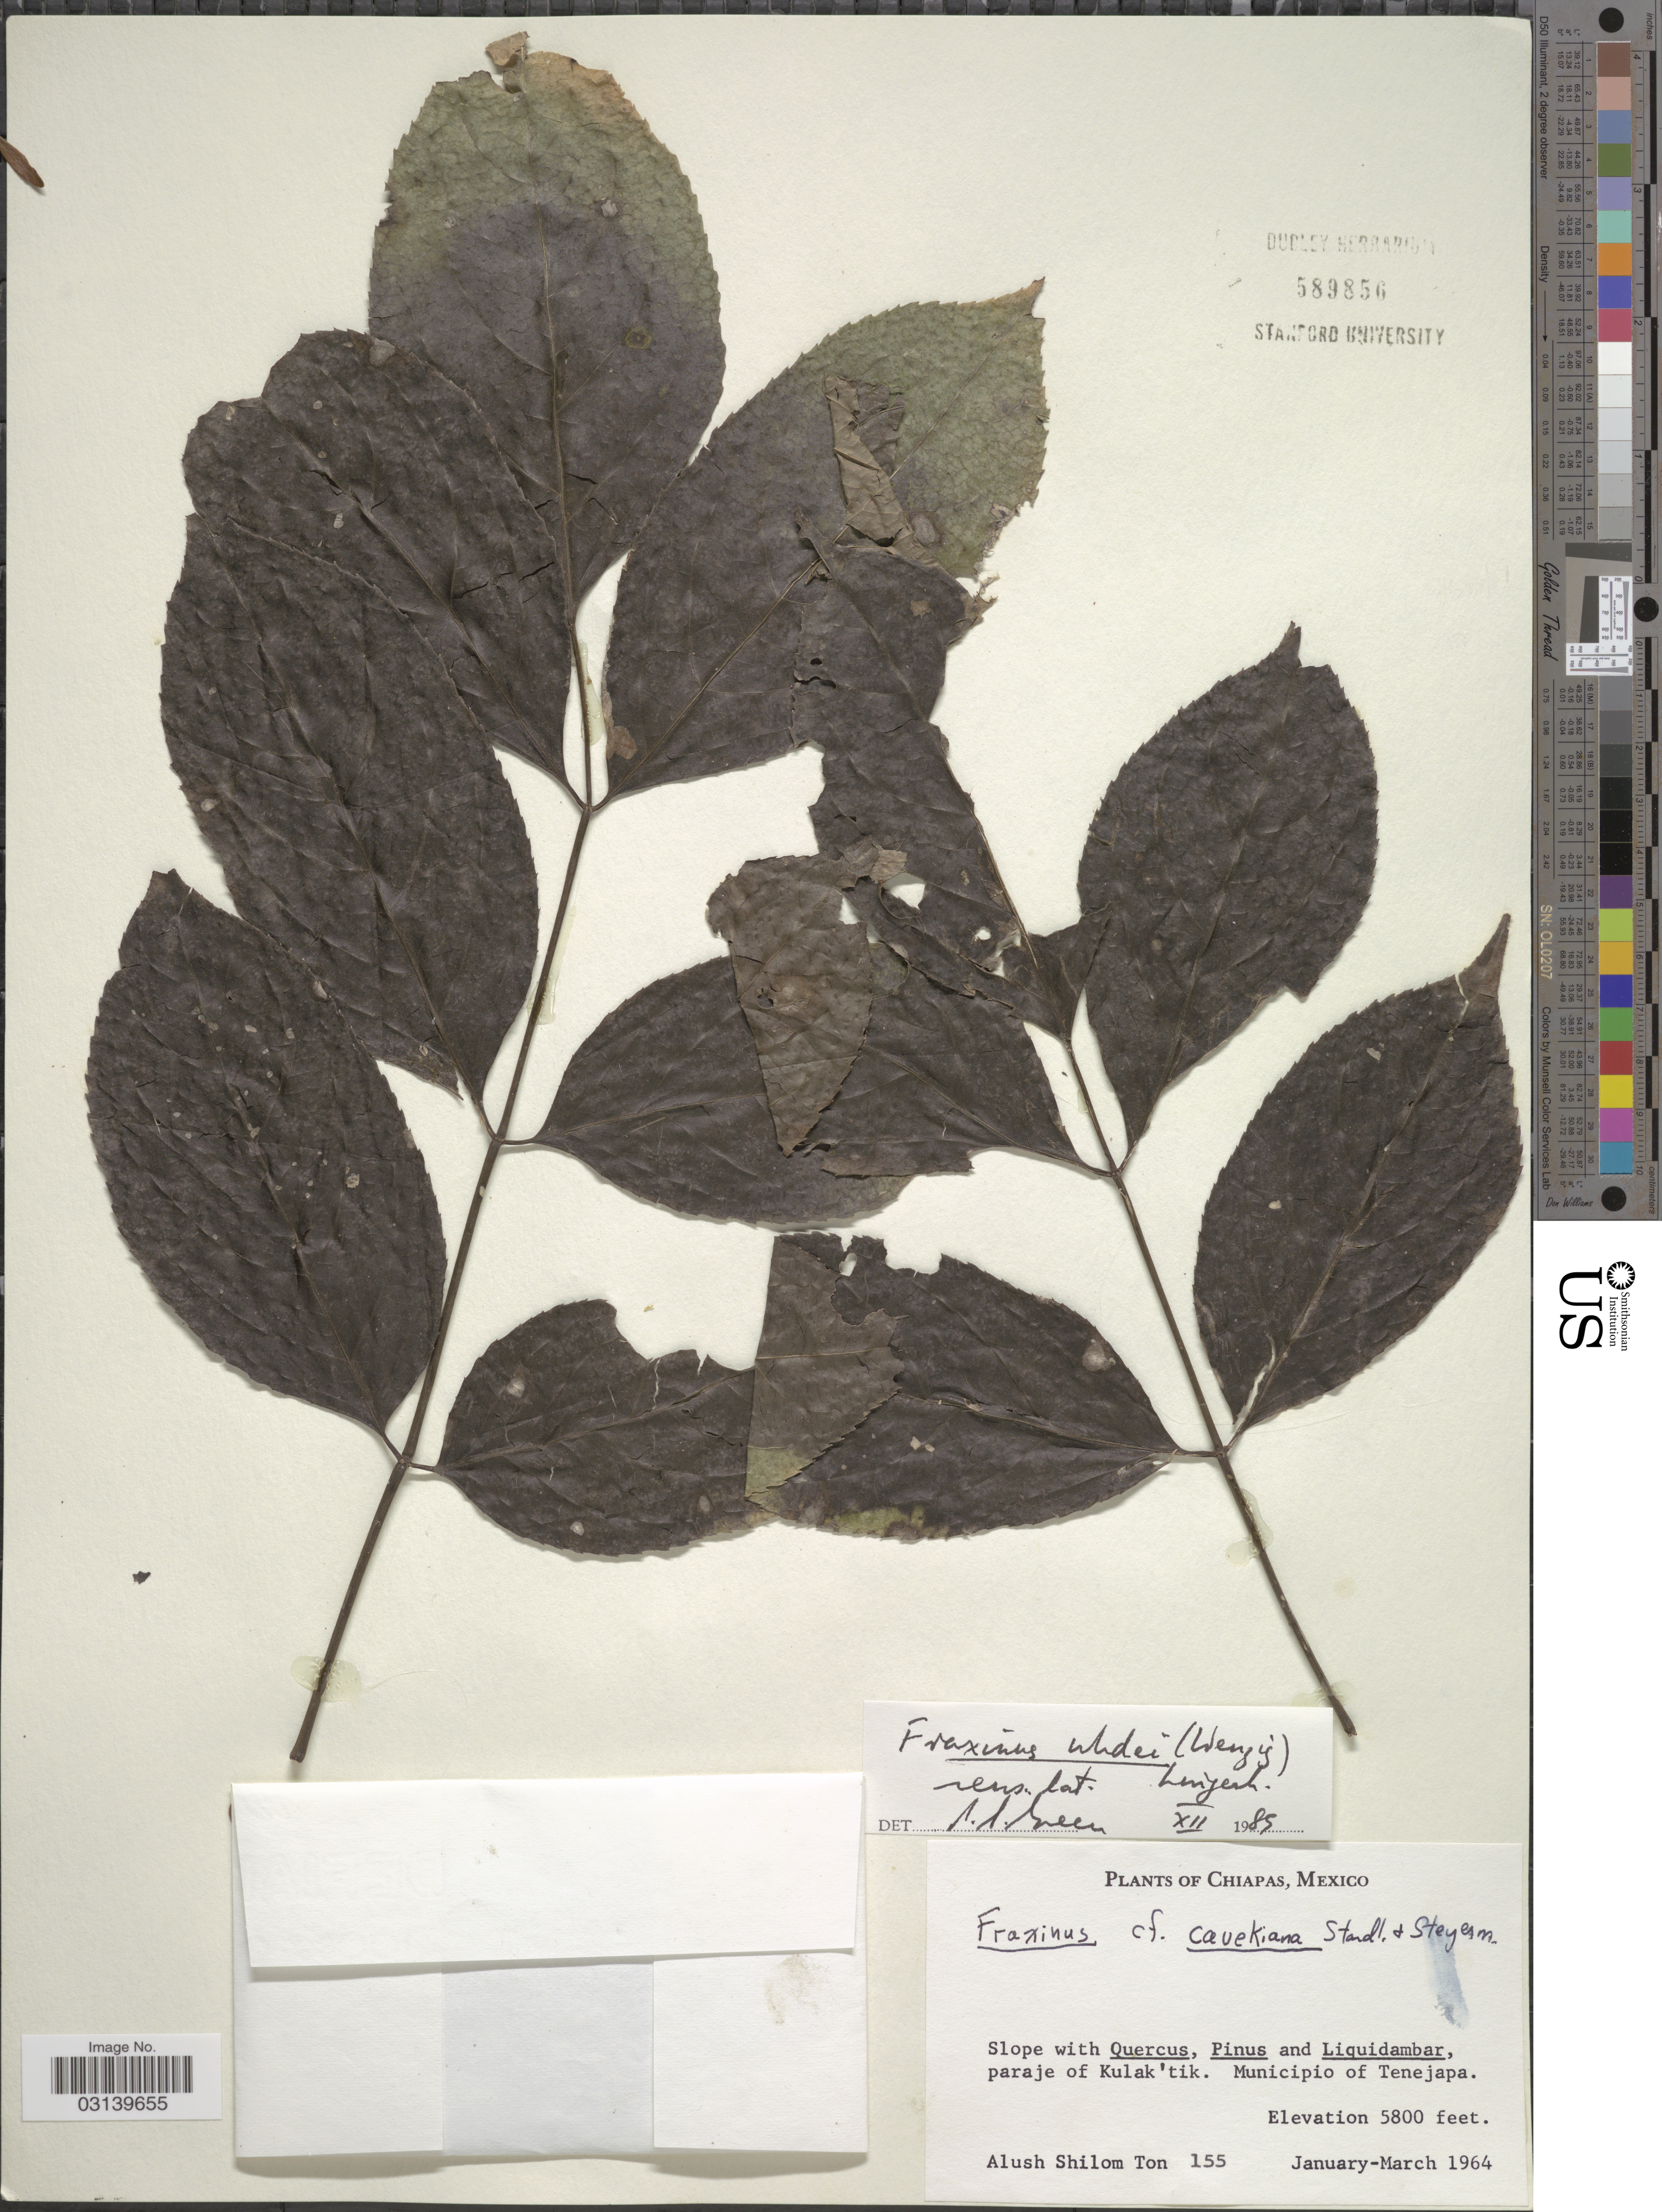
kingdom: Plantae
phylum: Tracheophyta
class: Magnoliopsida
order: Lamiales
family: Oleaceae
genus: Fraxinus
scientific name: Fraxinus uhdei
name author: (Wenz.) Lingelsh.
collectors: A. M. Ton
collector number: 155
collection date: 1964-01/1964-03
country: Mexico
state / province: Chiapas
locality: Paraje of Kulak'tik. Municipio of Tenejapa.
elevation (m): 1768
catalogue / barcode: US 589856